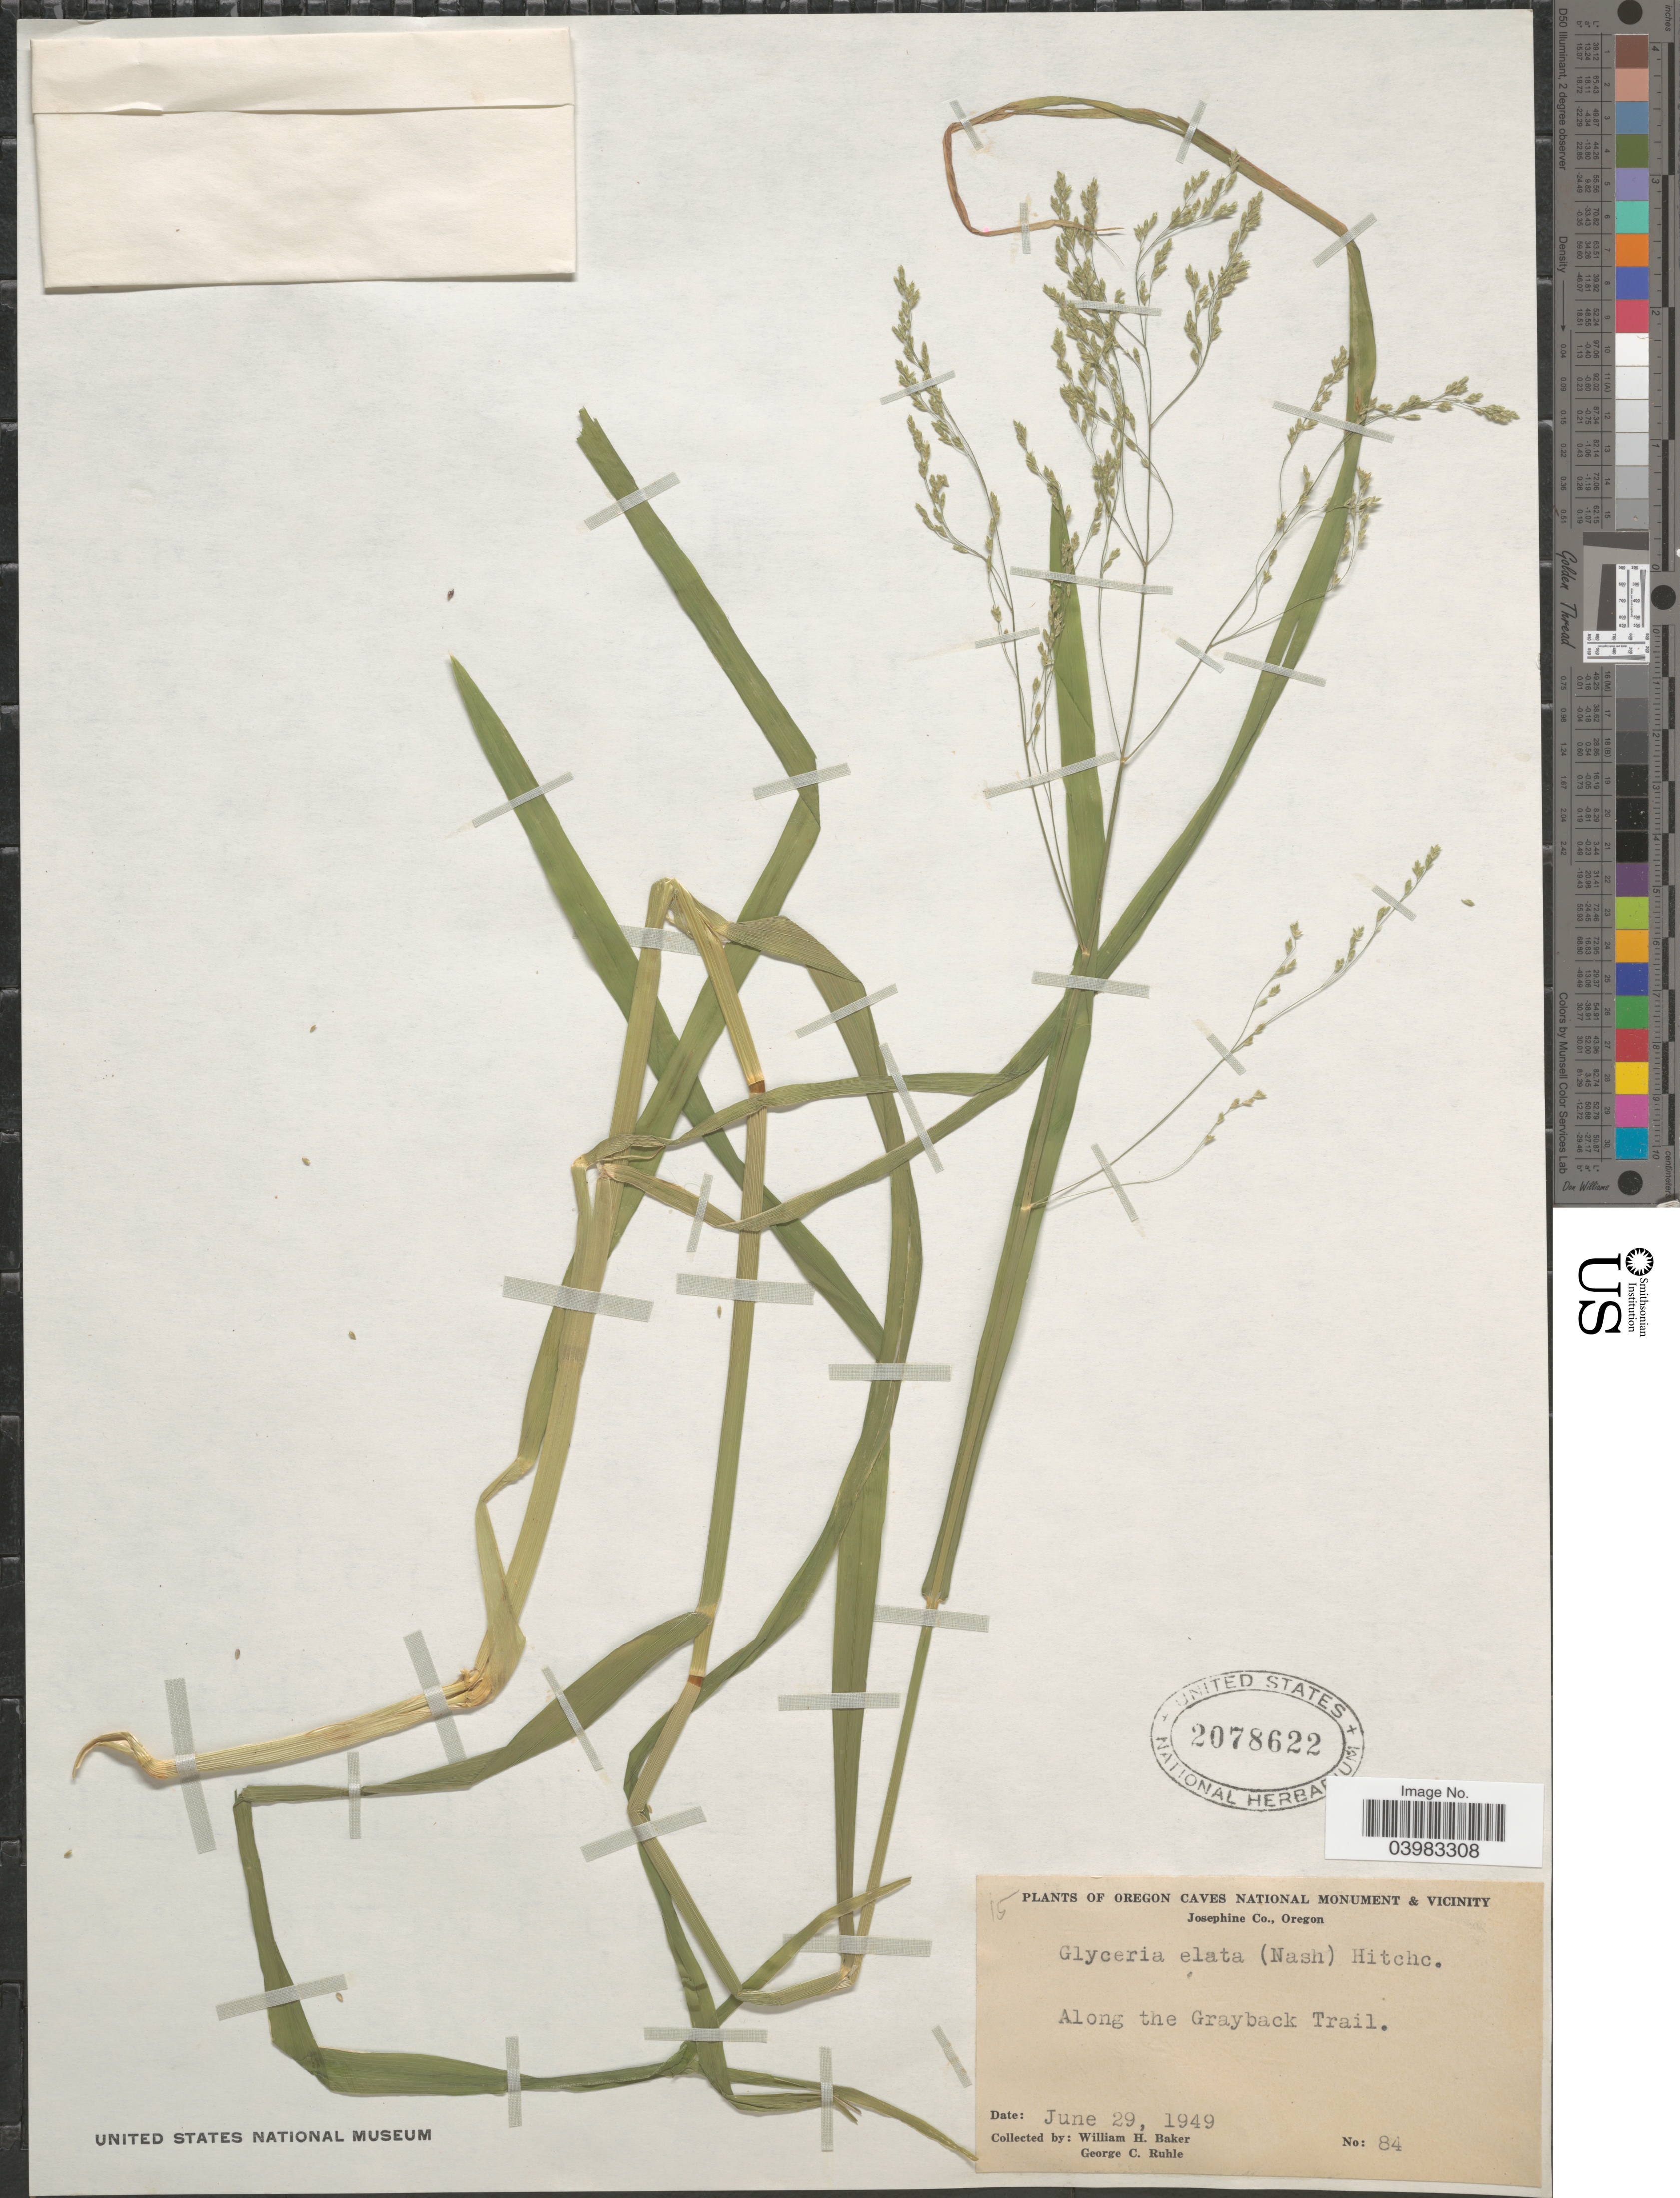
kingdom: Plantae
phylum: Tracheophyta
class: Liliopsida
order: Poales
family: Poaceae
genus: Glyceria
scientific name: Glyceria elata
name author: (Nash) M.E. Jones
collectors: W. H. Baker & G. Ruhle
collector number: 84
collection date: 1949-06-29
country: United States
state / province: Oregon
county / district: Josephine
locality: Oregon Caves National Monument & Vicinity. Josephine Co. Along the Grayback Trail.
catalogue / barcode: US 2078622